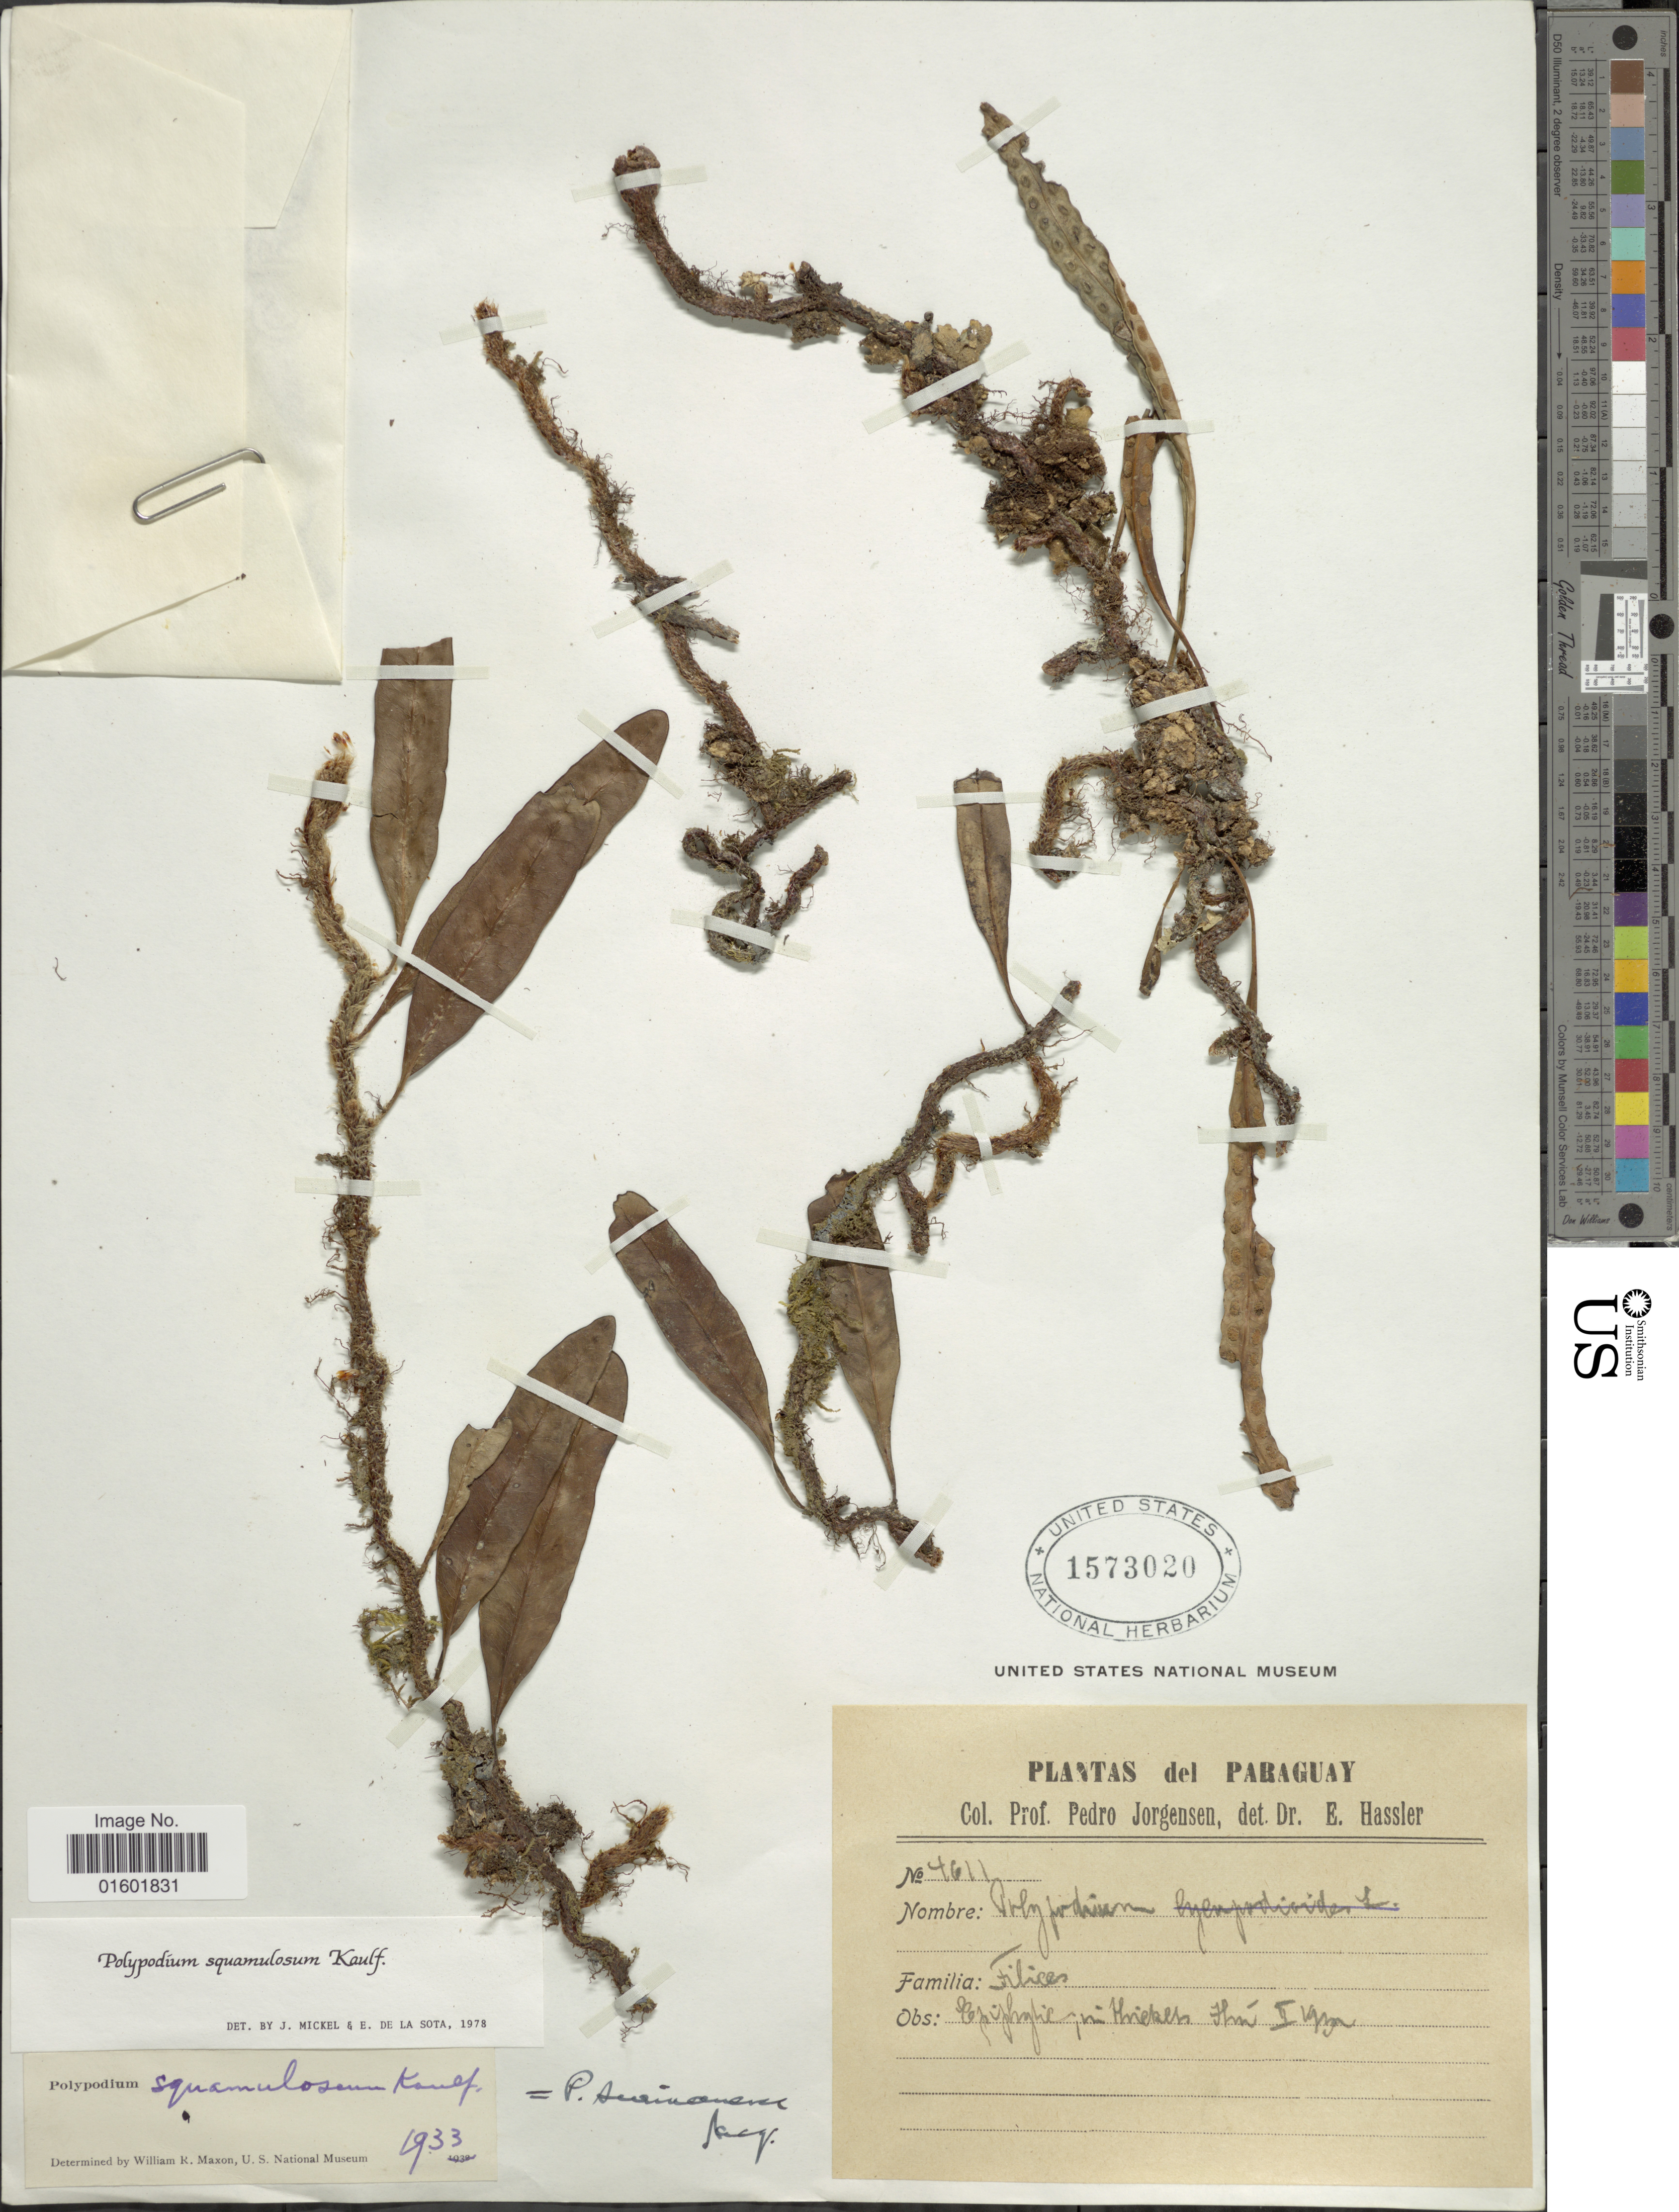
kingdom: Plantae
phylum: Tracheophyta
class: Polypodiopsida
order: Polypodiales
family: Polypodiaceae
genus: Microgramma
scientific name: Microgramma squamulosa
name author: (Kaulf.) Sota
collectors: P. Jörgensen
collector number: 4611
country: Paraguay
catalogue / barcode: US 1573020